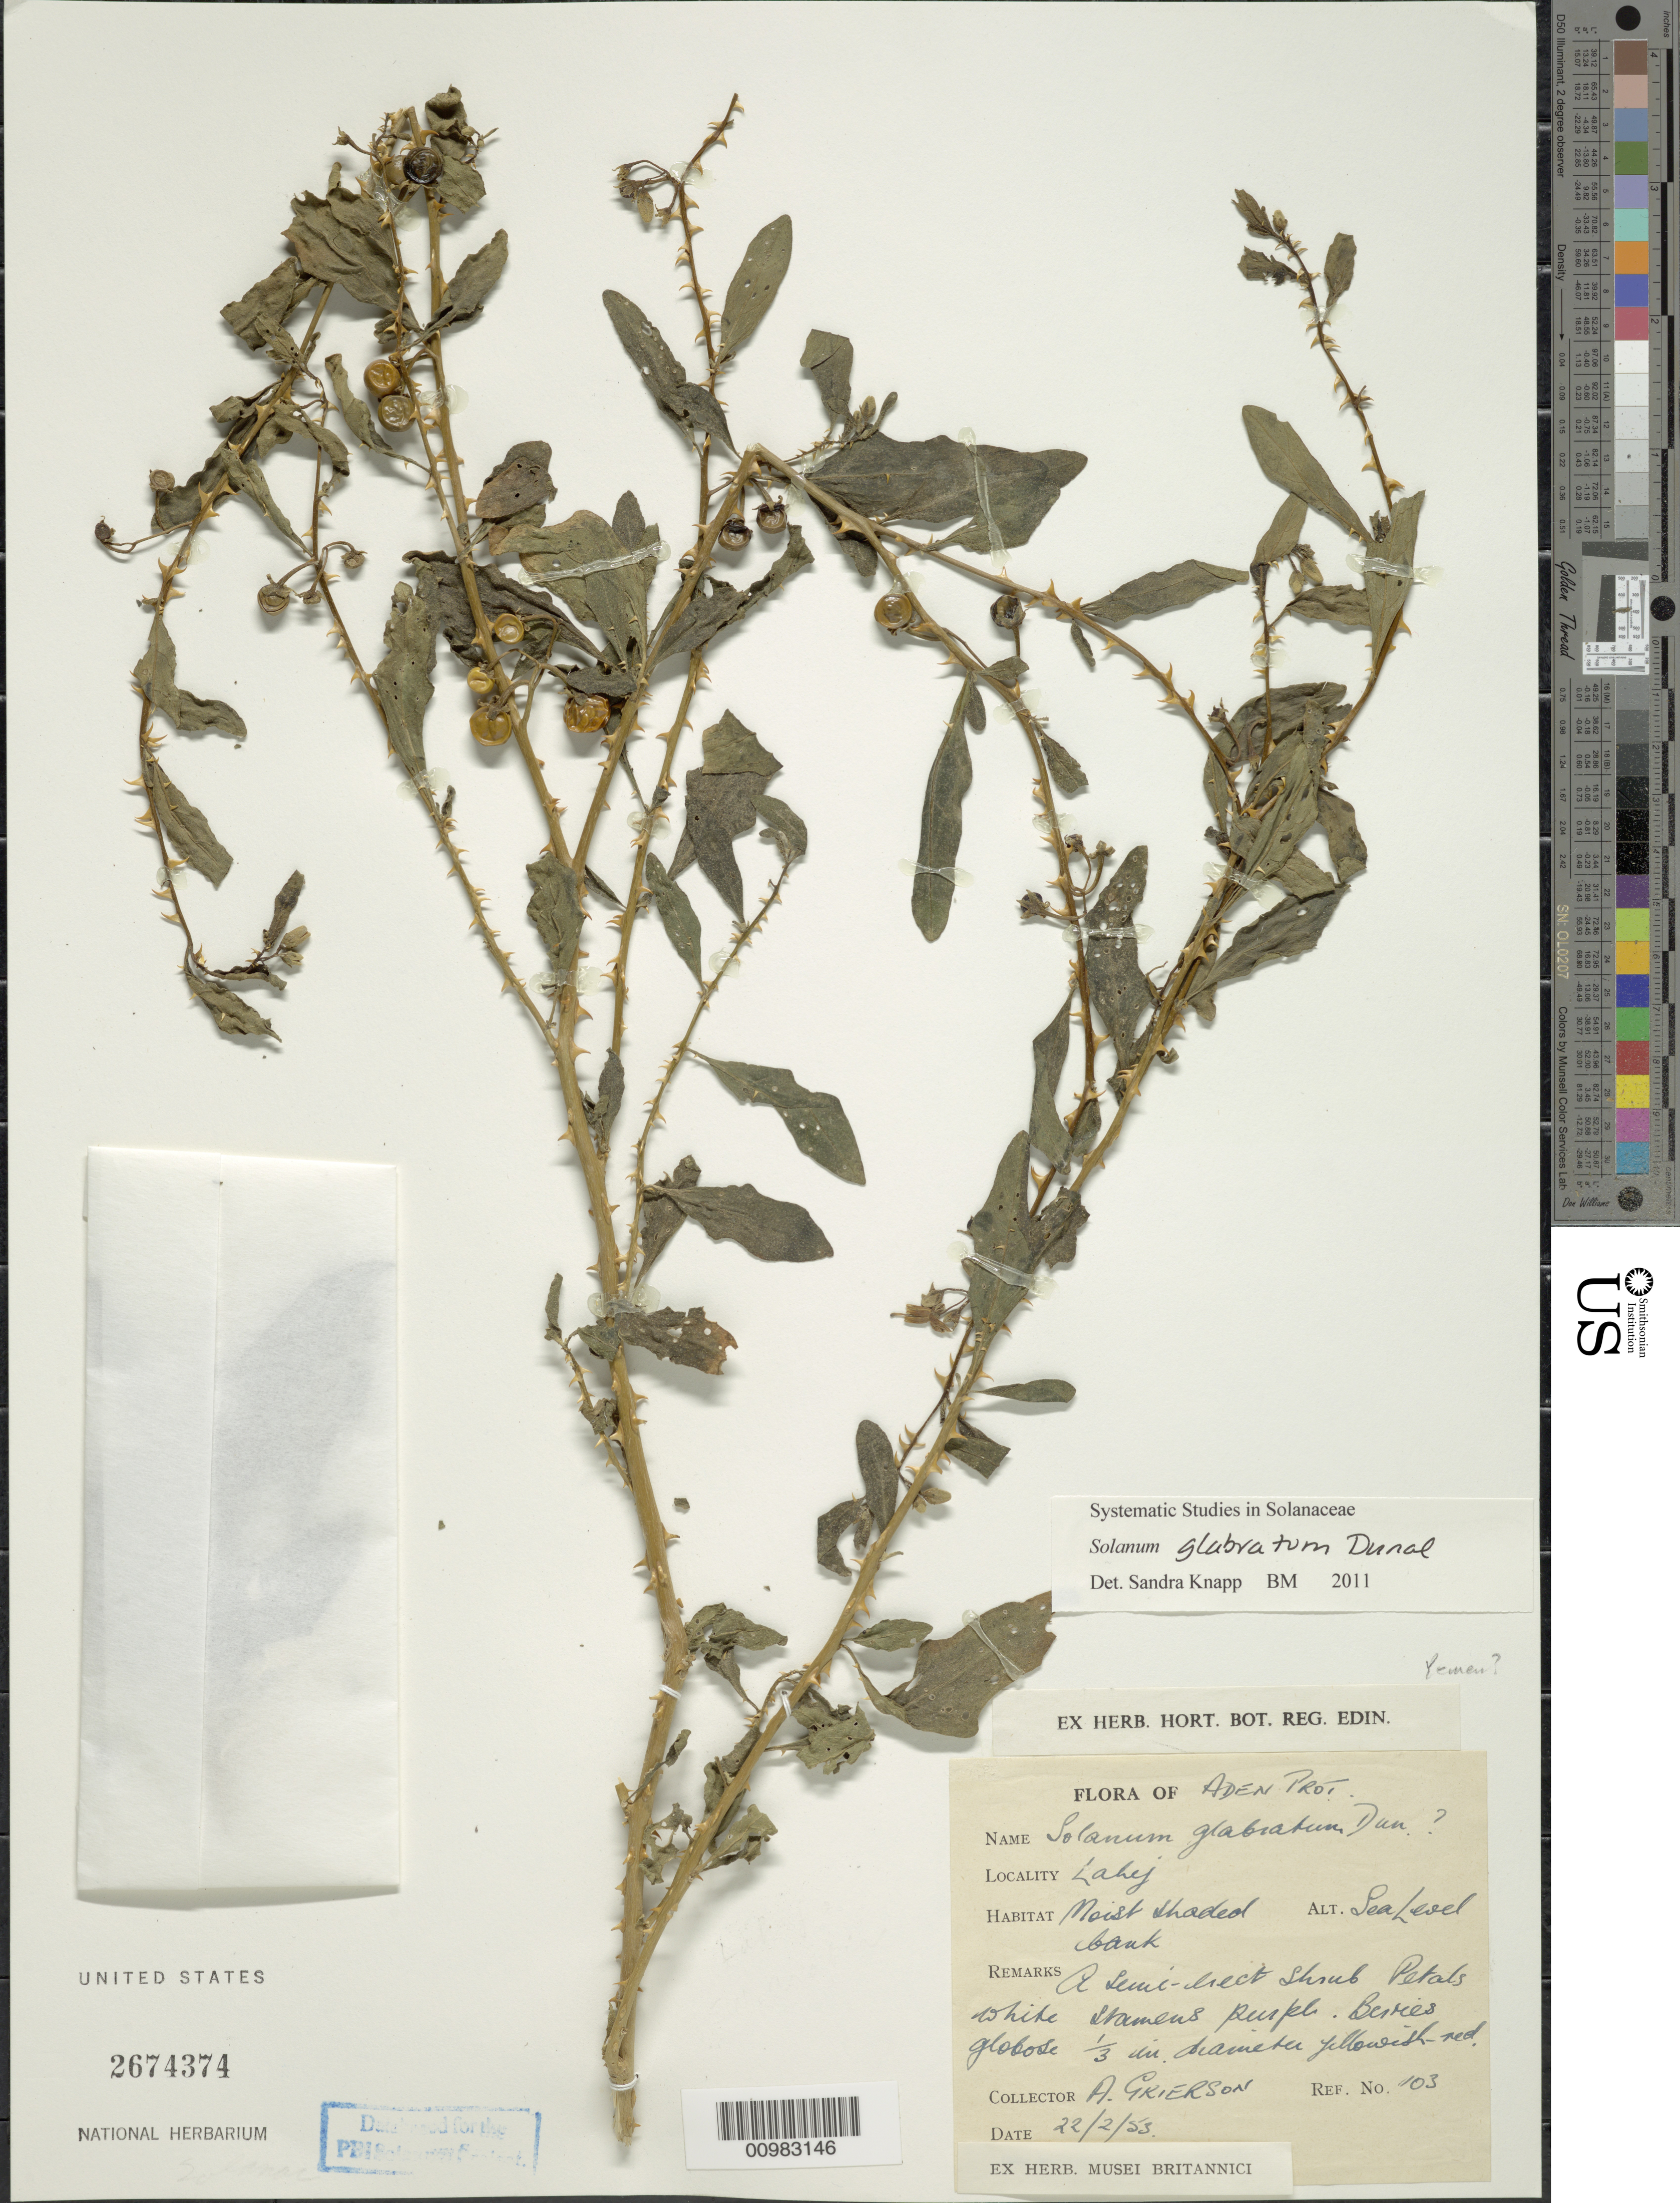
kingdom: Plantae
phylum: Tracheophyta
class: Magnoliopsida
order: Solanales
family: Solanaceae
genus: Solanum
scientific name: Solanum glabratum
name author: Dunal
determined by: Knapp, S. D.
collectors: A. Grierson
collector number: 103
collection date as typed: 22 Feb 1953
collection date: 1953-02-22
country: Yemen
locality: Lahej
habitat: moist shaded bank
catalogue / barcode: US 2674374